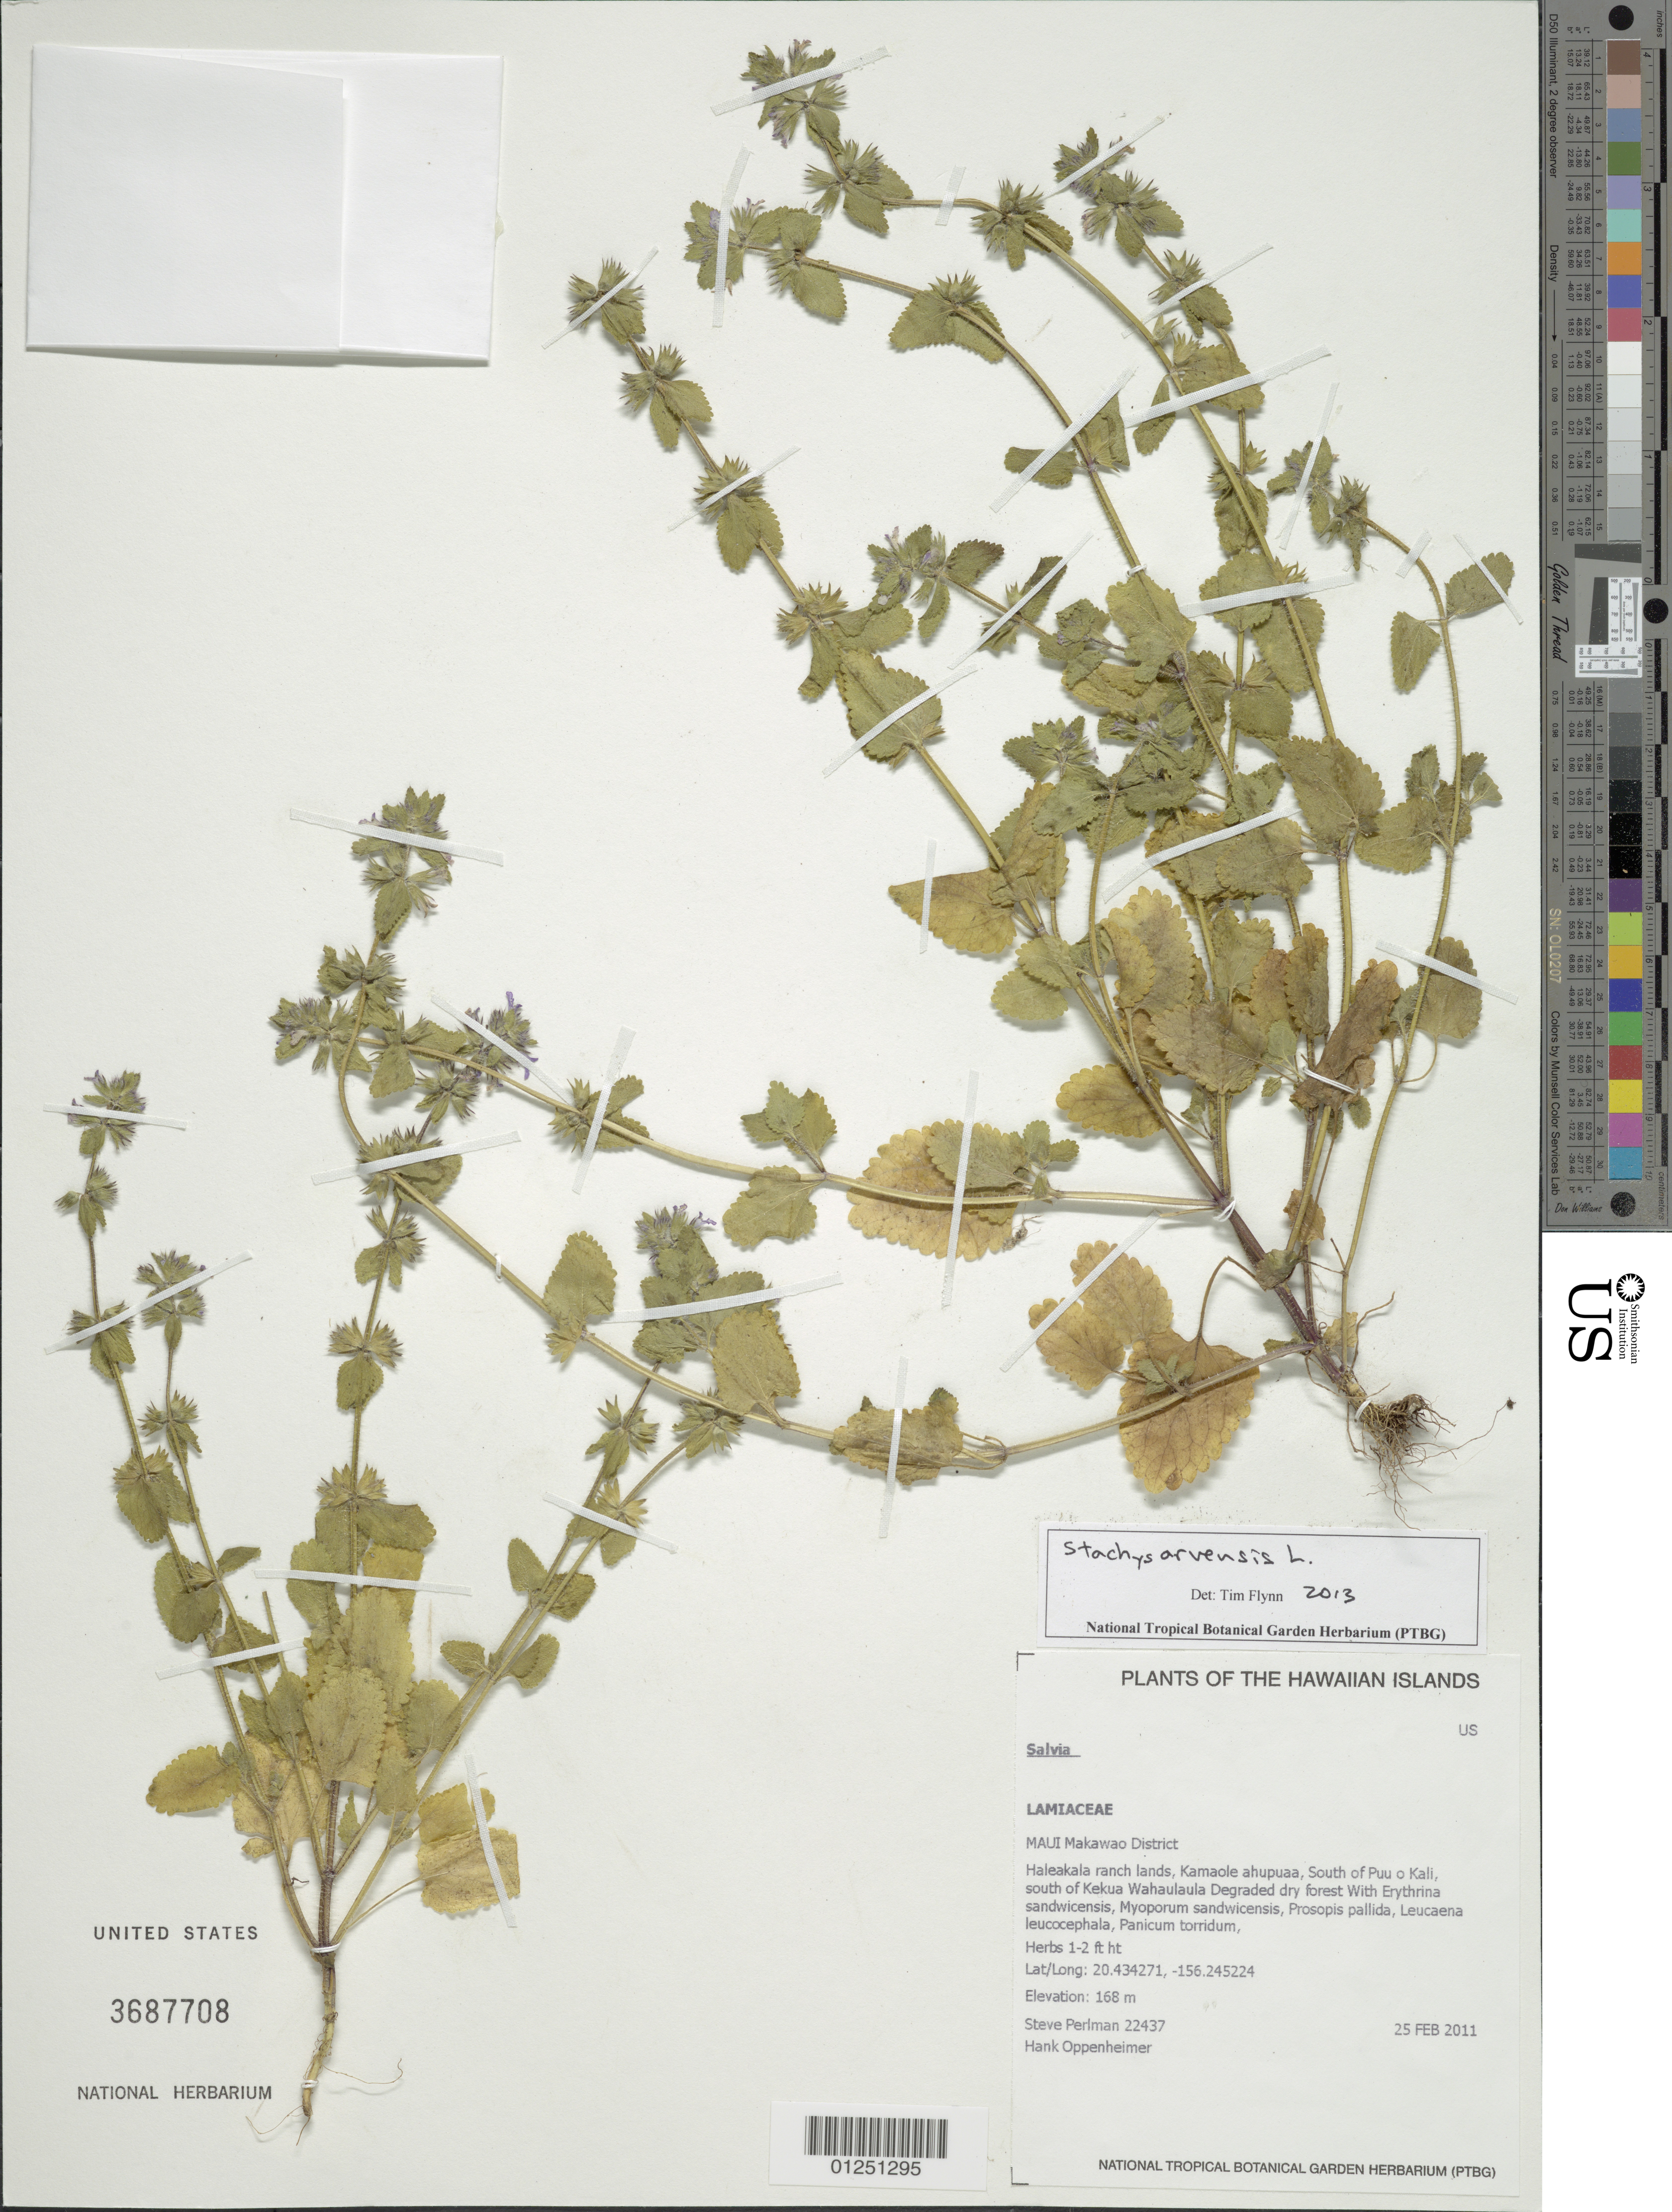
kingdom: Plantae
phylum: Tracheophyta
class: Magnoliopsida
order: Lamiales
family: Lamiaceae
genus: Stachys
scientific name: Stachys arvensis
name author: (L.) L.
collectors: S. P. Perlman & H. L. Oppenheimer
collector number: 22437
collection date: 2011-02-25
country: United States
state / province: Hawaii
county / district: Maui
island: Maui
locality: Makawao District, Haleakala ranch lands, Kamaole ahupuaa, south of Puu o Kali, south of Kekua Wahaulaula.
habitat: Degraded dry forest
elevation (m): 168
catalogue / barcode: US 3687708